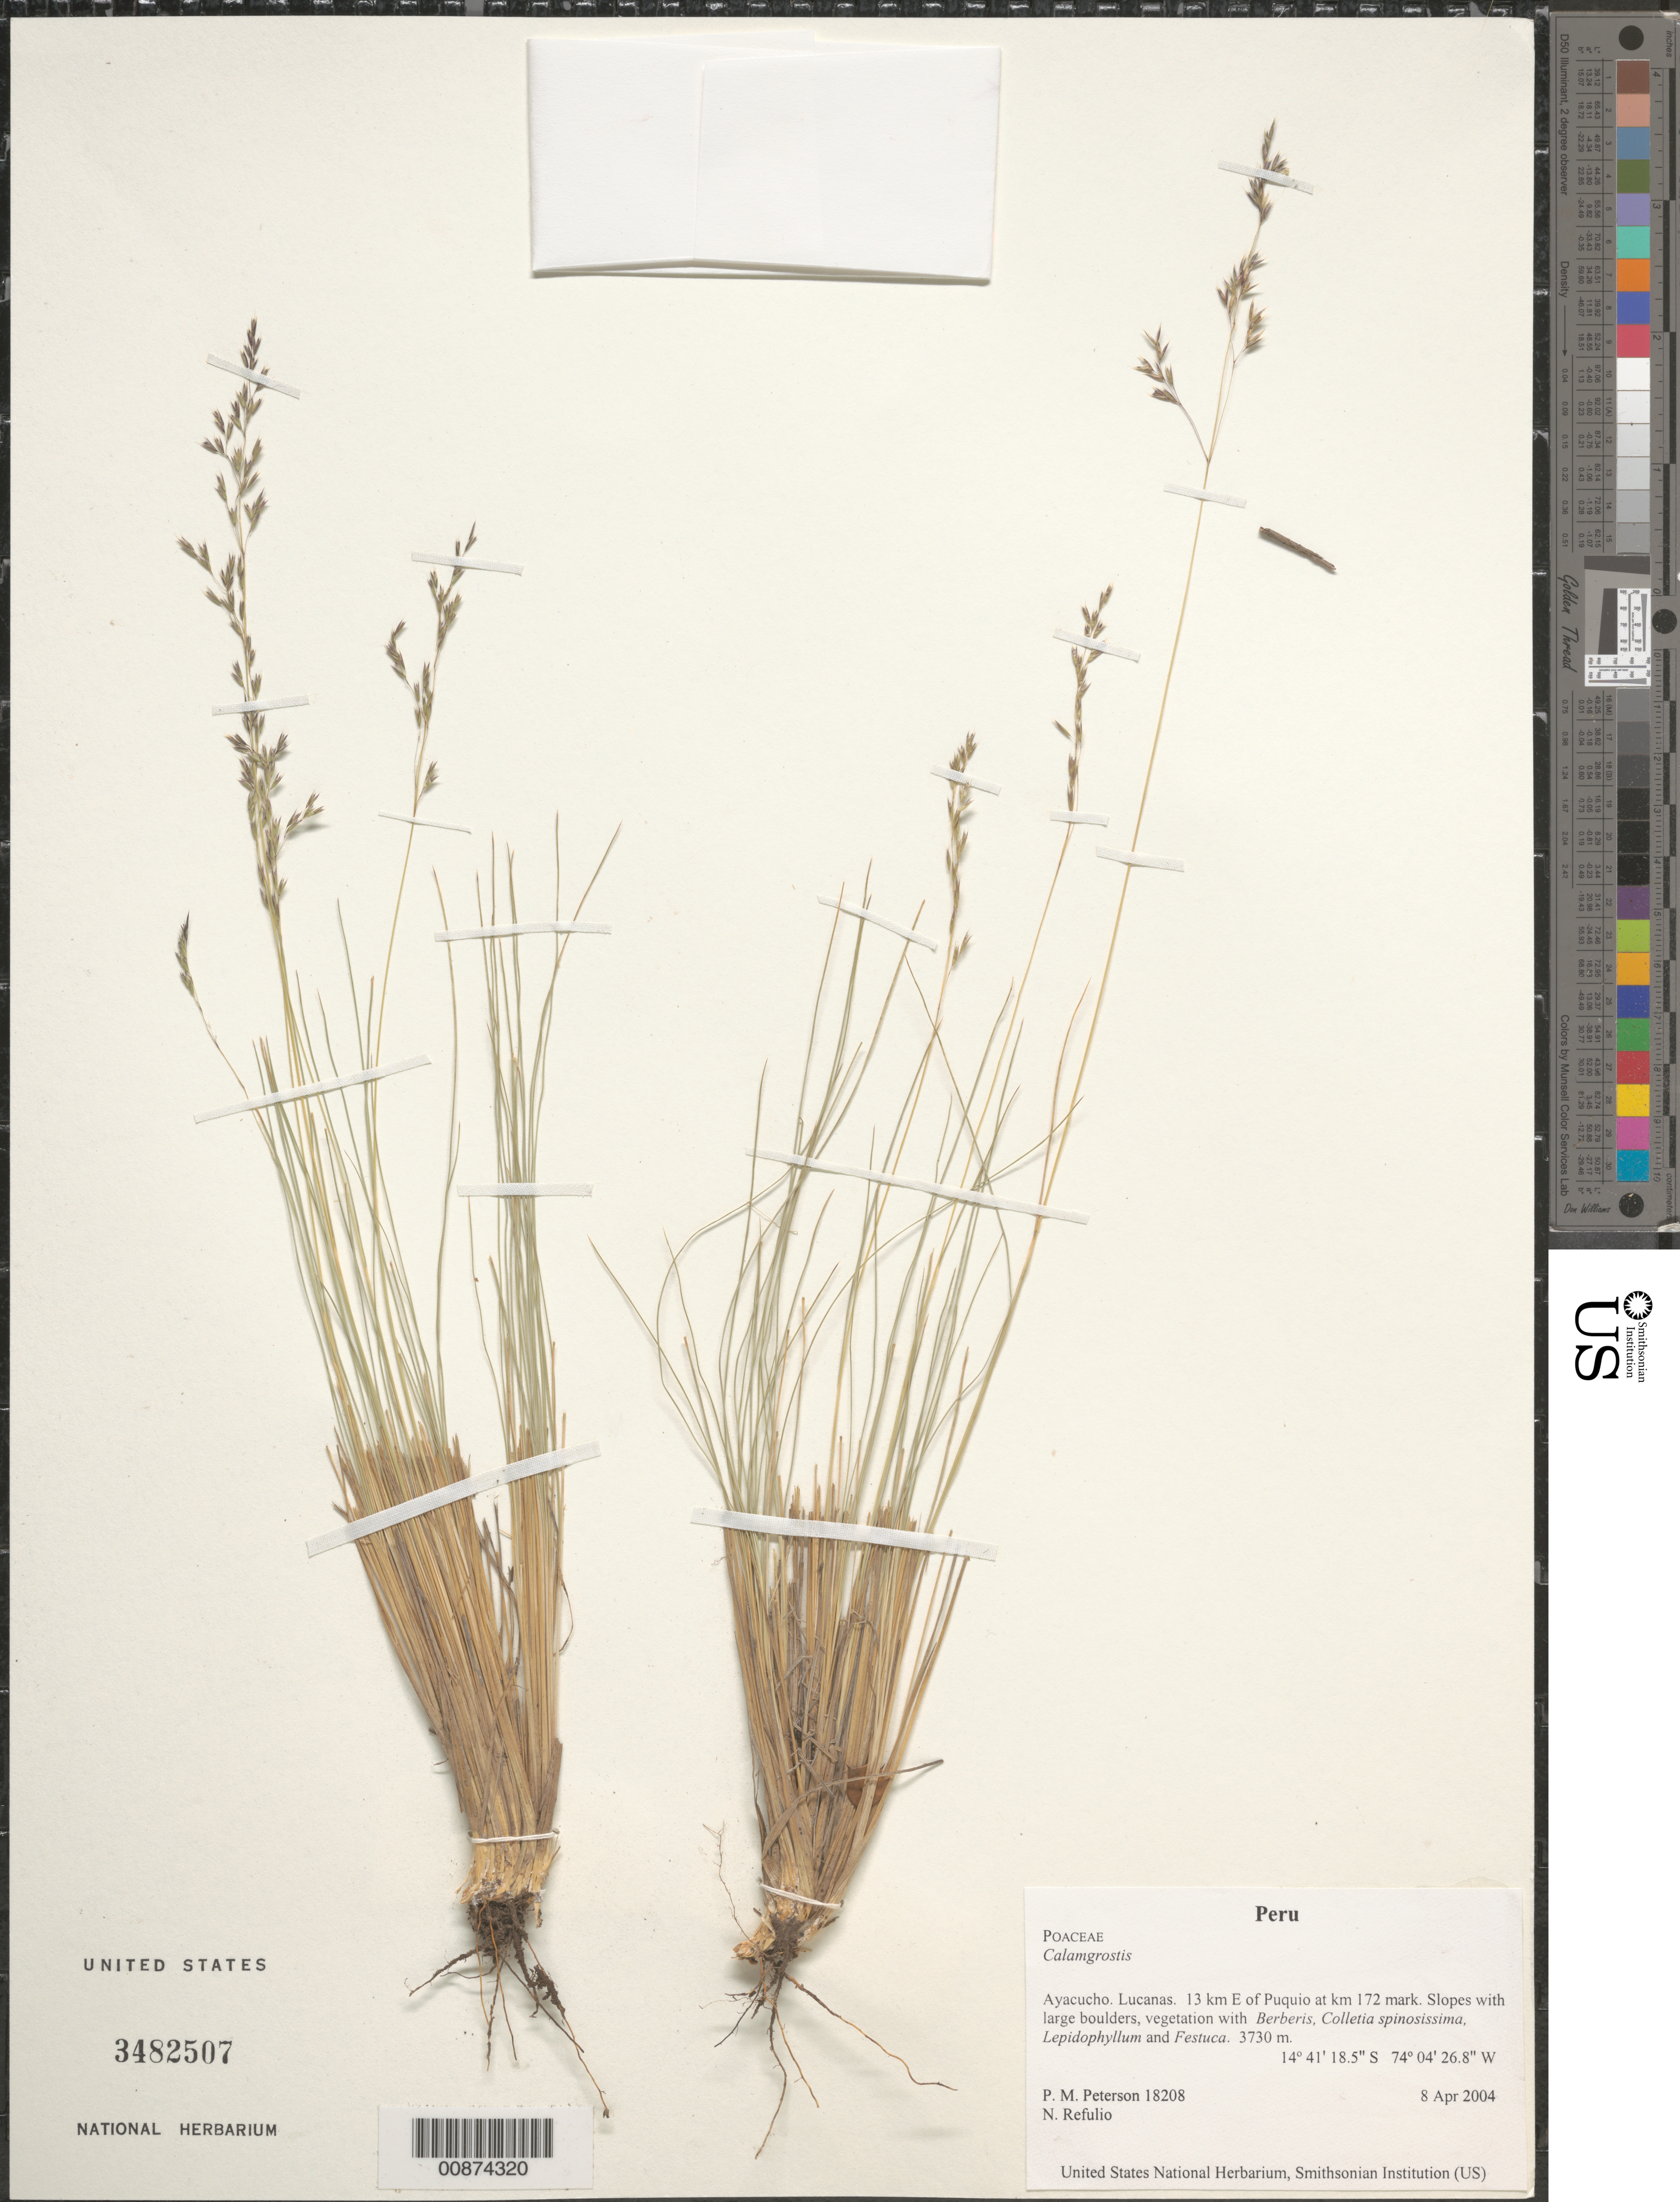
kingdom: Plantae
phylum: Tracheophyta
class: Liliopsida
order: Poales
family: Poaceae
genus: Calamagrostis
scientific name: Calamagrostis sp.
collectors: P. M. Peterson & N. Refulio-Rodríguez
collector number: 18208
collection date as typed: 08 Apr 2004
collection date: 2004-04-08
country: Peru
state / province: Ayacucho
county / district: Lucanas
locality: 13 km E of Puquio at km 172 mark. Slopes with large boulders, vegetation with Berberis, Colletia spinosissima, Lepidophyllum and Festuca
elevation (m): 3730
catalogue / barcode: US 3482507